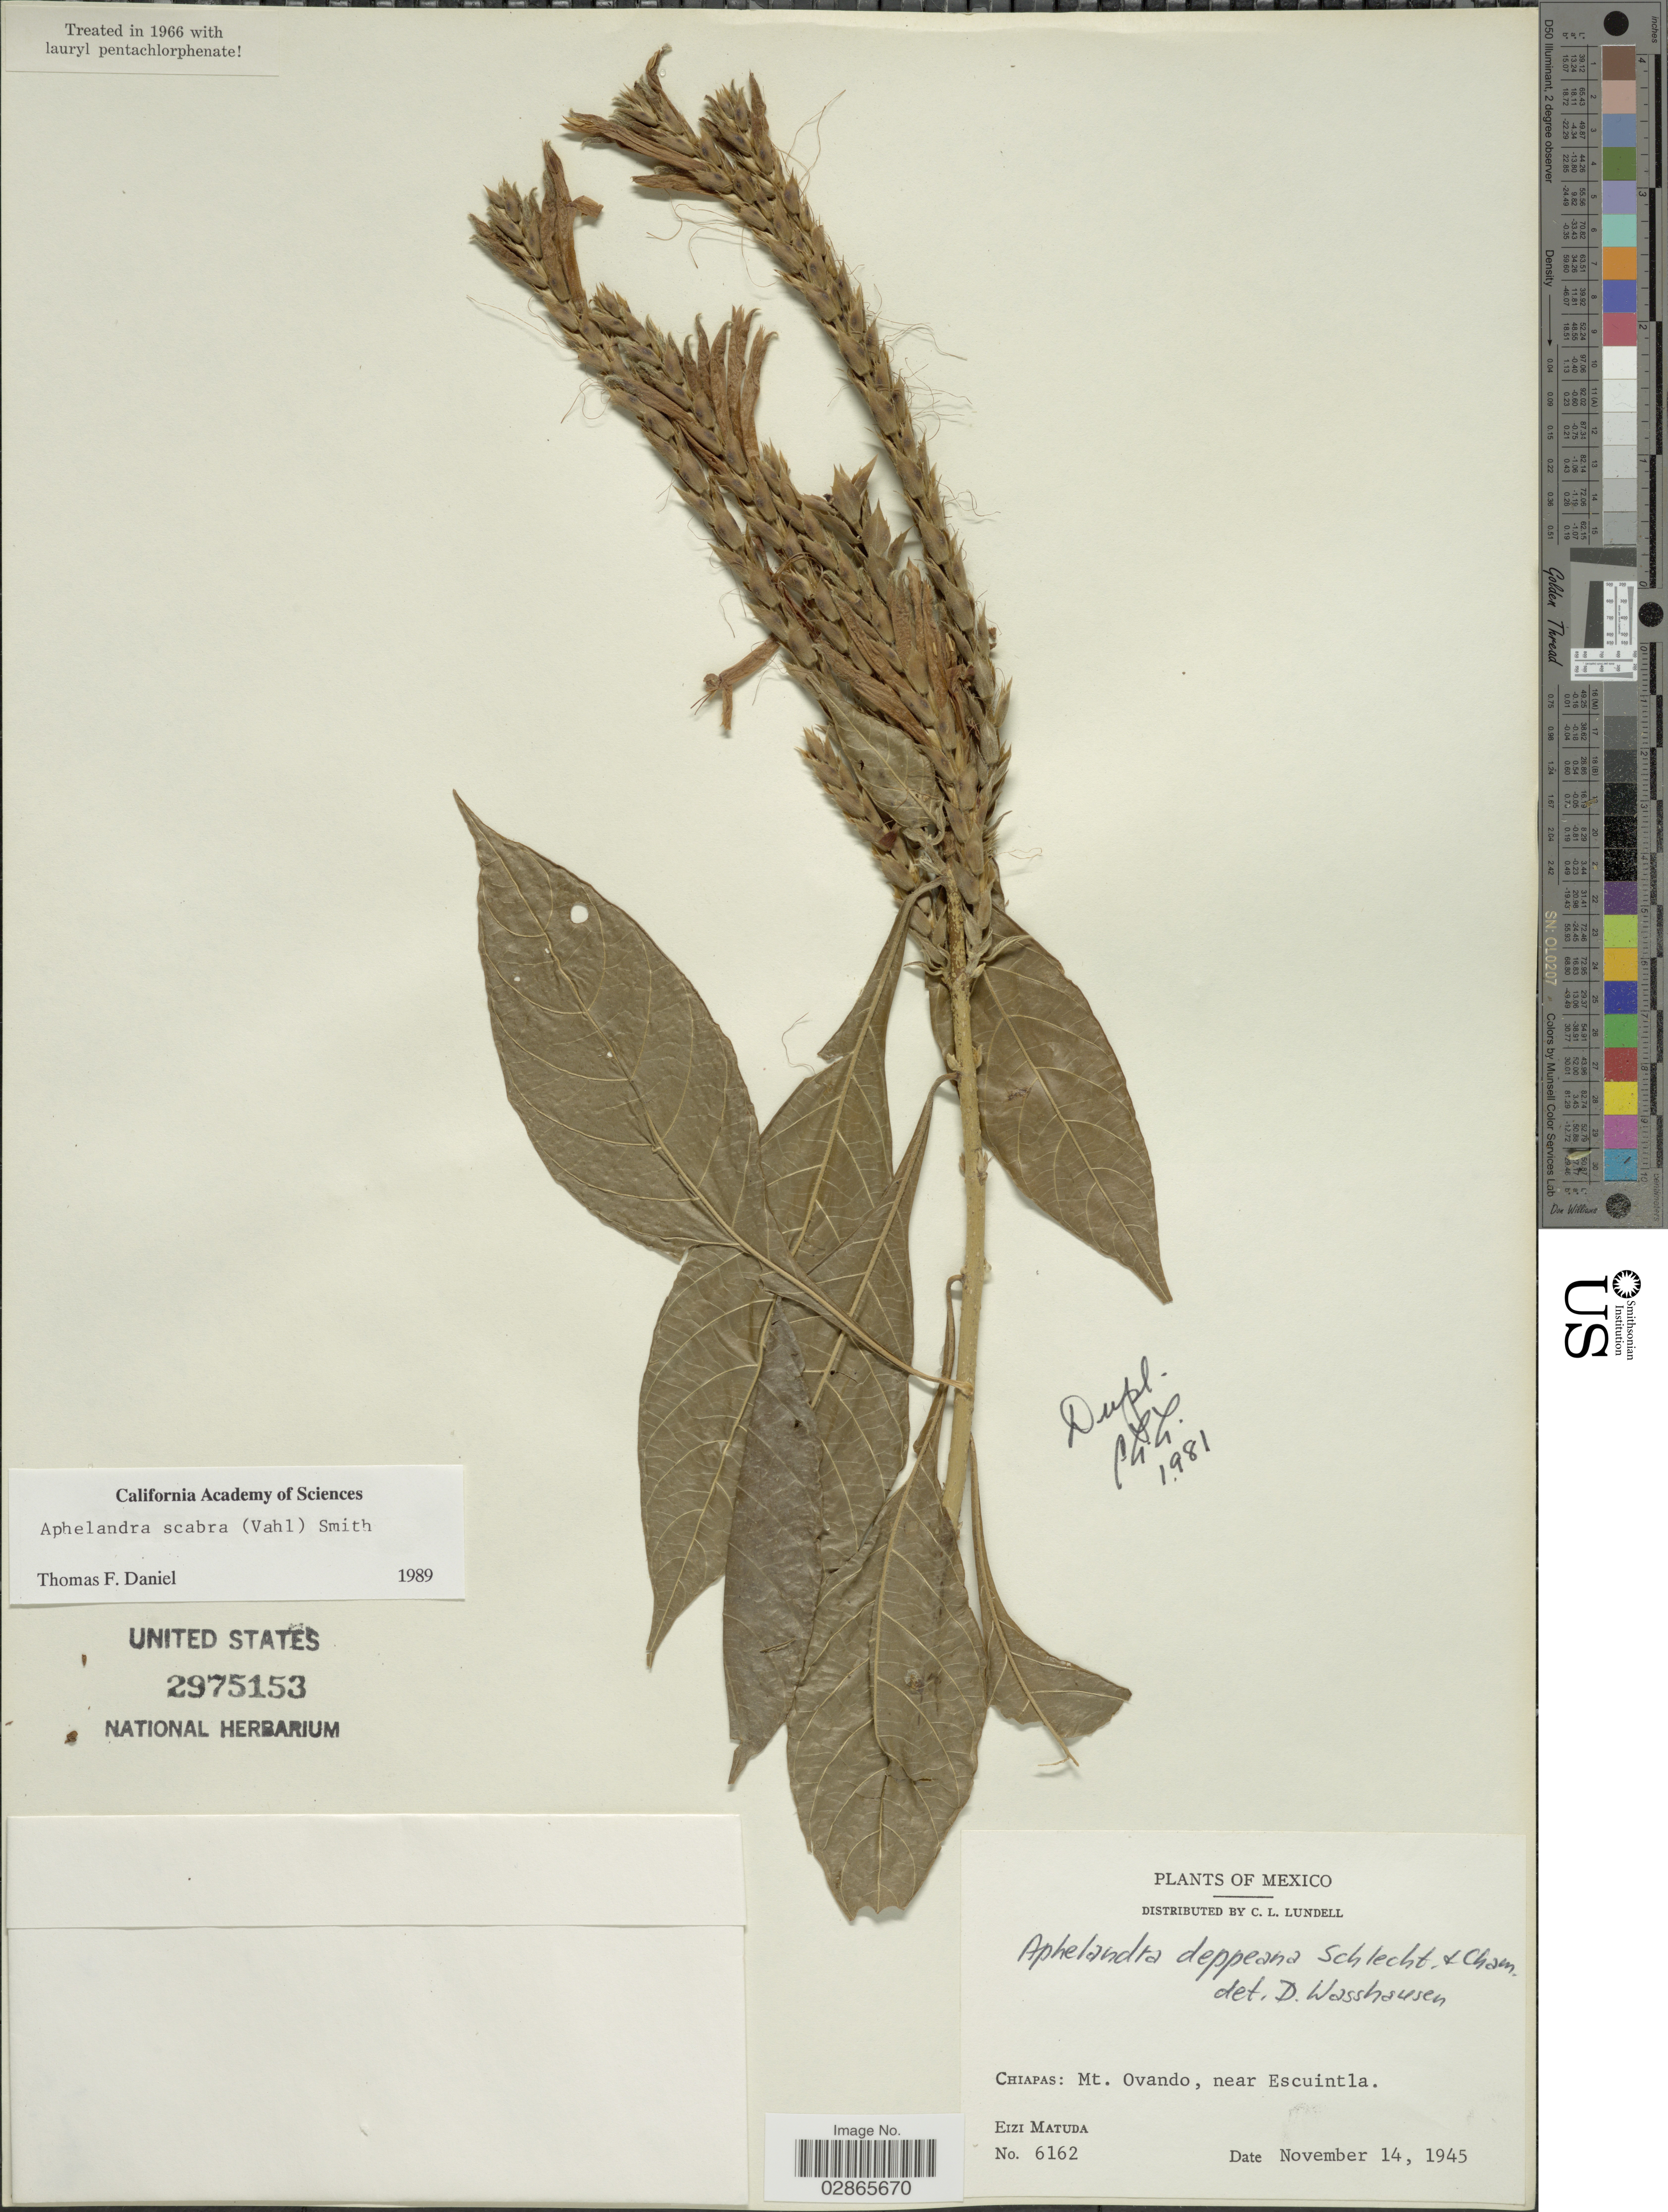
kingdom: Plantae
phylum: Tracheophyta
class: Magnoliopsida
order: Lamiales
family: Acanthaceae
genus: Aphelandra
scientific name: Aphelandra deppeana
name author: Schltdl. & Cham.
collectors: E. Matuda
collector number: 6162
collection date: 1945-11-14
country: Mexico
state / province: Chiapas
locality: Mt. Ovando, near Escuintla.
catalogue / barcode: US 2975153